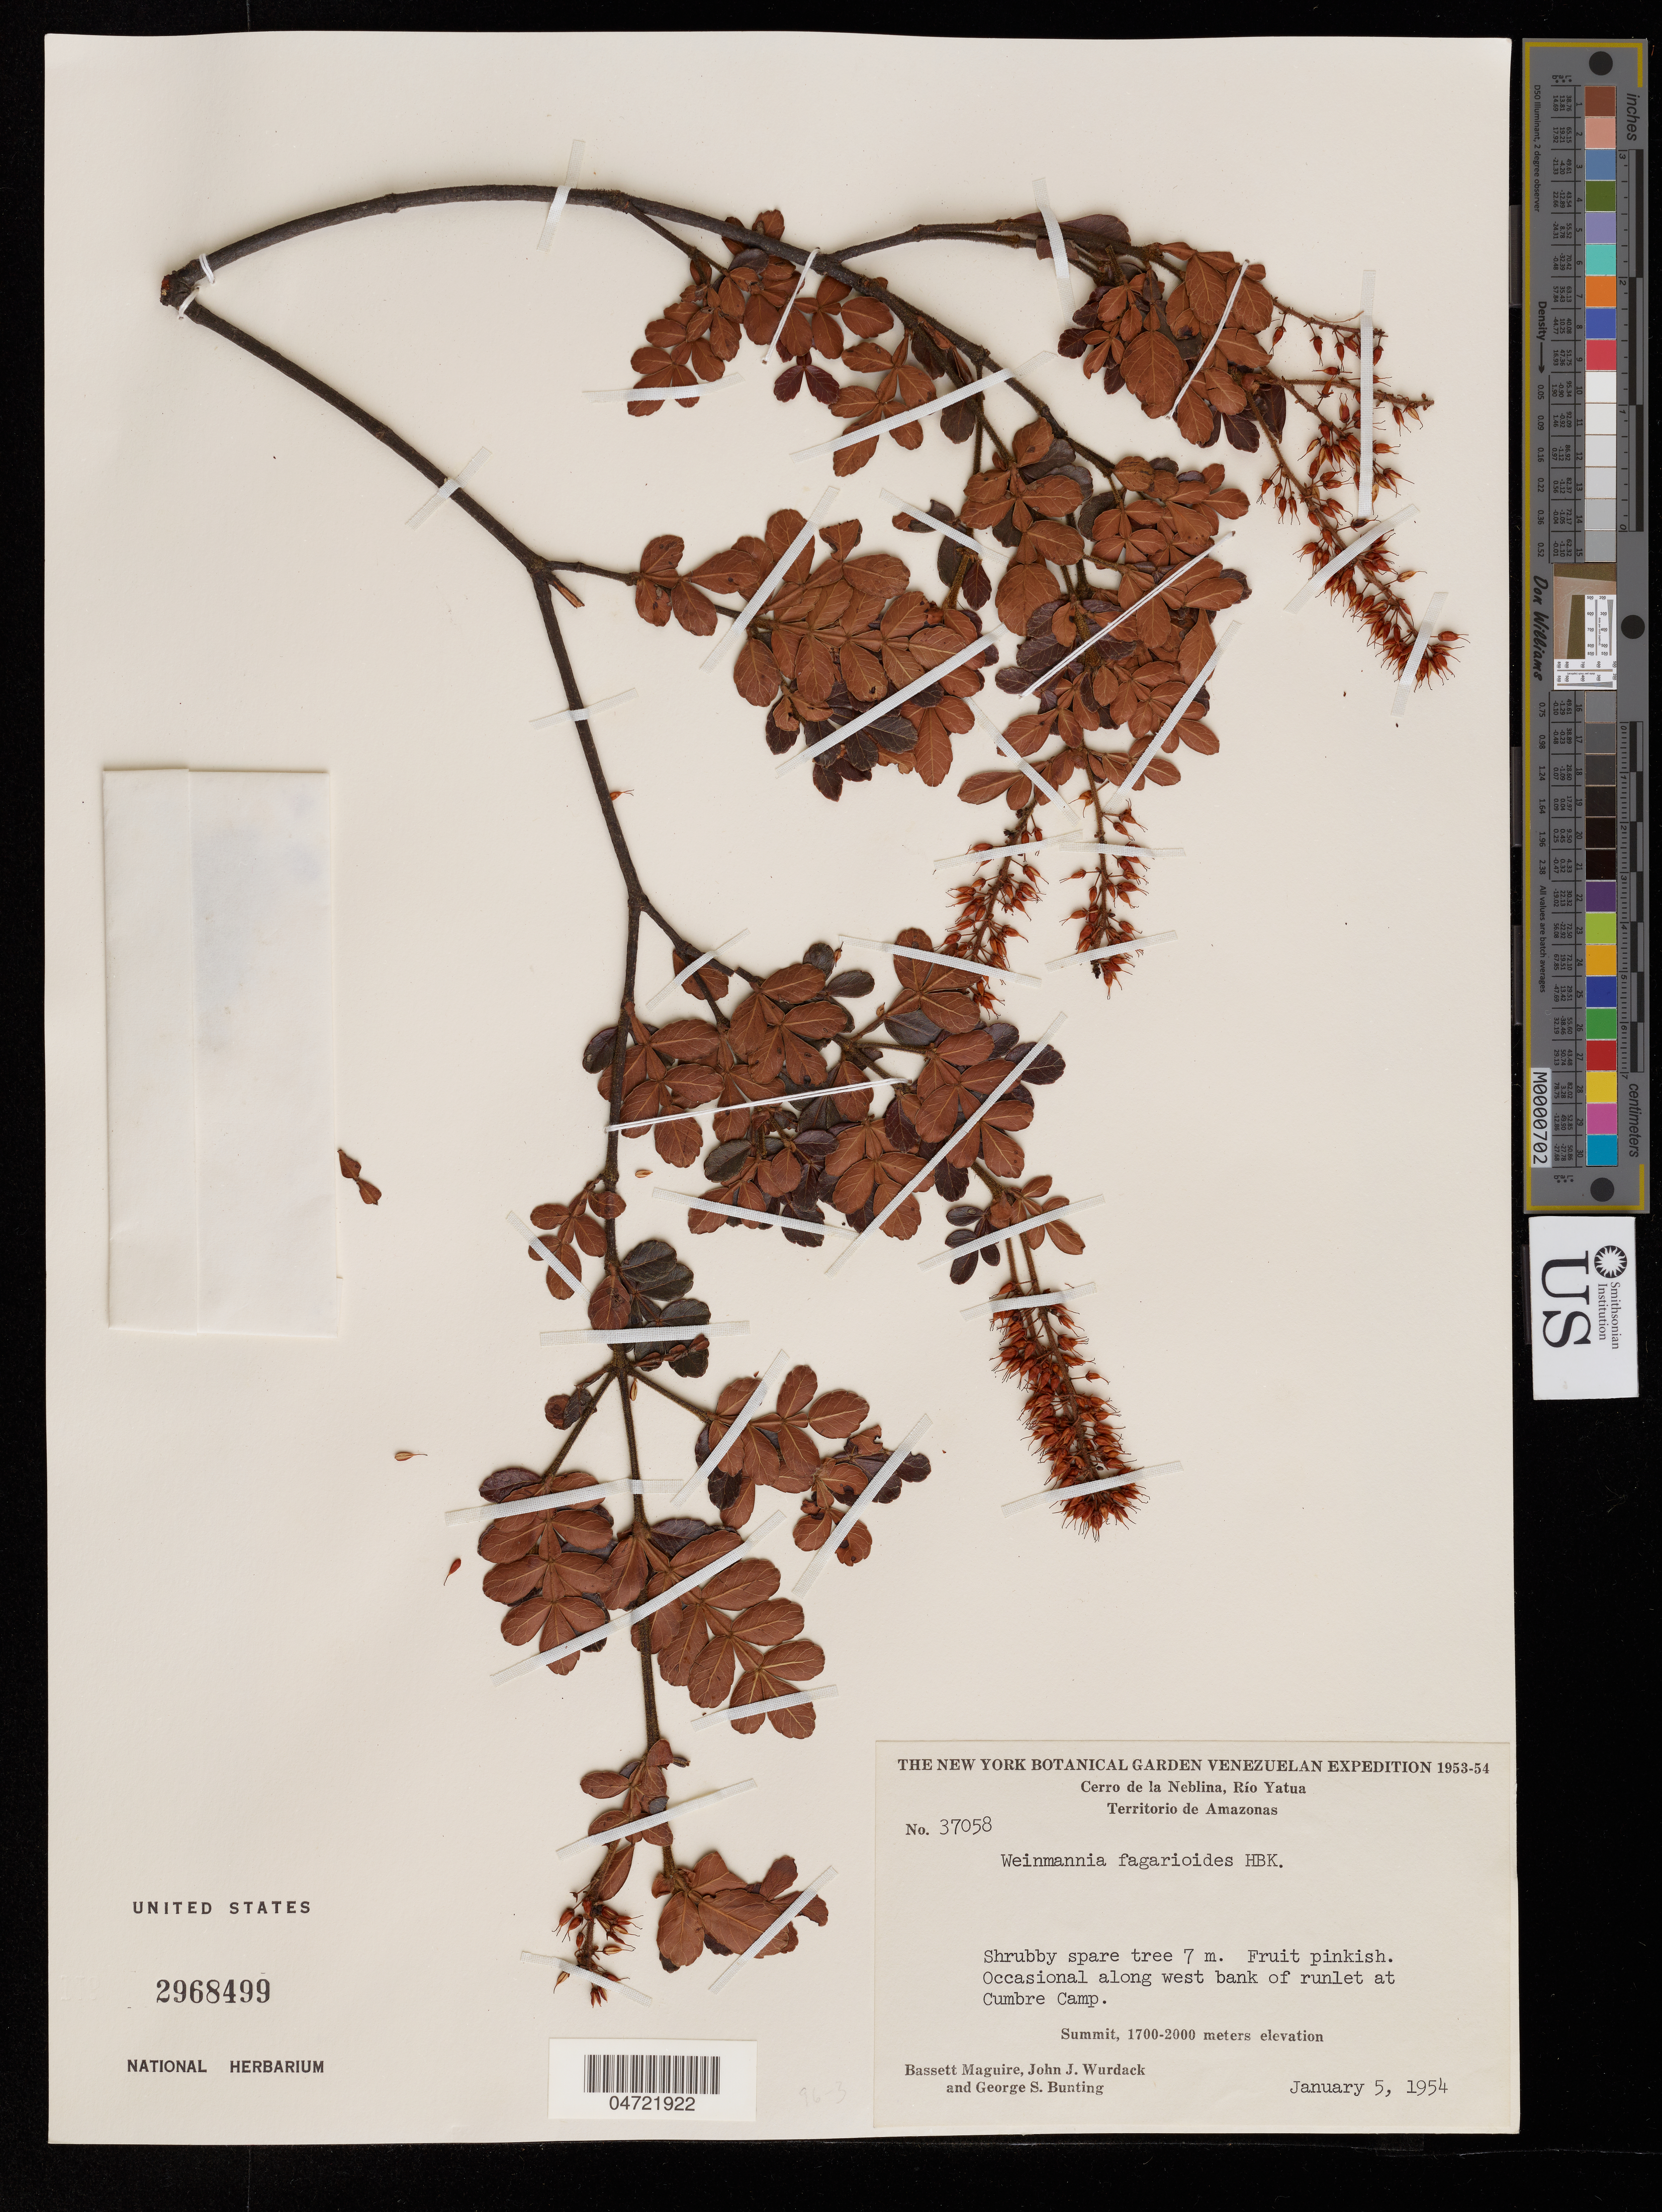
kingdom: Plantae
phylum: Tracheophyta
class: Magnoliopsida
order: Oxalidales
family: Cunoniaceae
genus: Weinmannia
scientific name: Weinmannia fagaroides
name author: Kunth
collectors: B. Maguire, J. J. Wurdack & G. S. Bunting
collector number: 37058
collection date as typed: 5-Jan-54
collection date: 1954-01-05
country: Venezuela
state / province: Amazonas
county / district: Río Negro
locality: Cerro de la Neblina, Río Yatua, near Cumbre Camp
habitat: Along west bank of runlet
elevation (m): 1700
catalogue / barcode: US 2968499